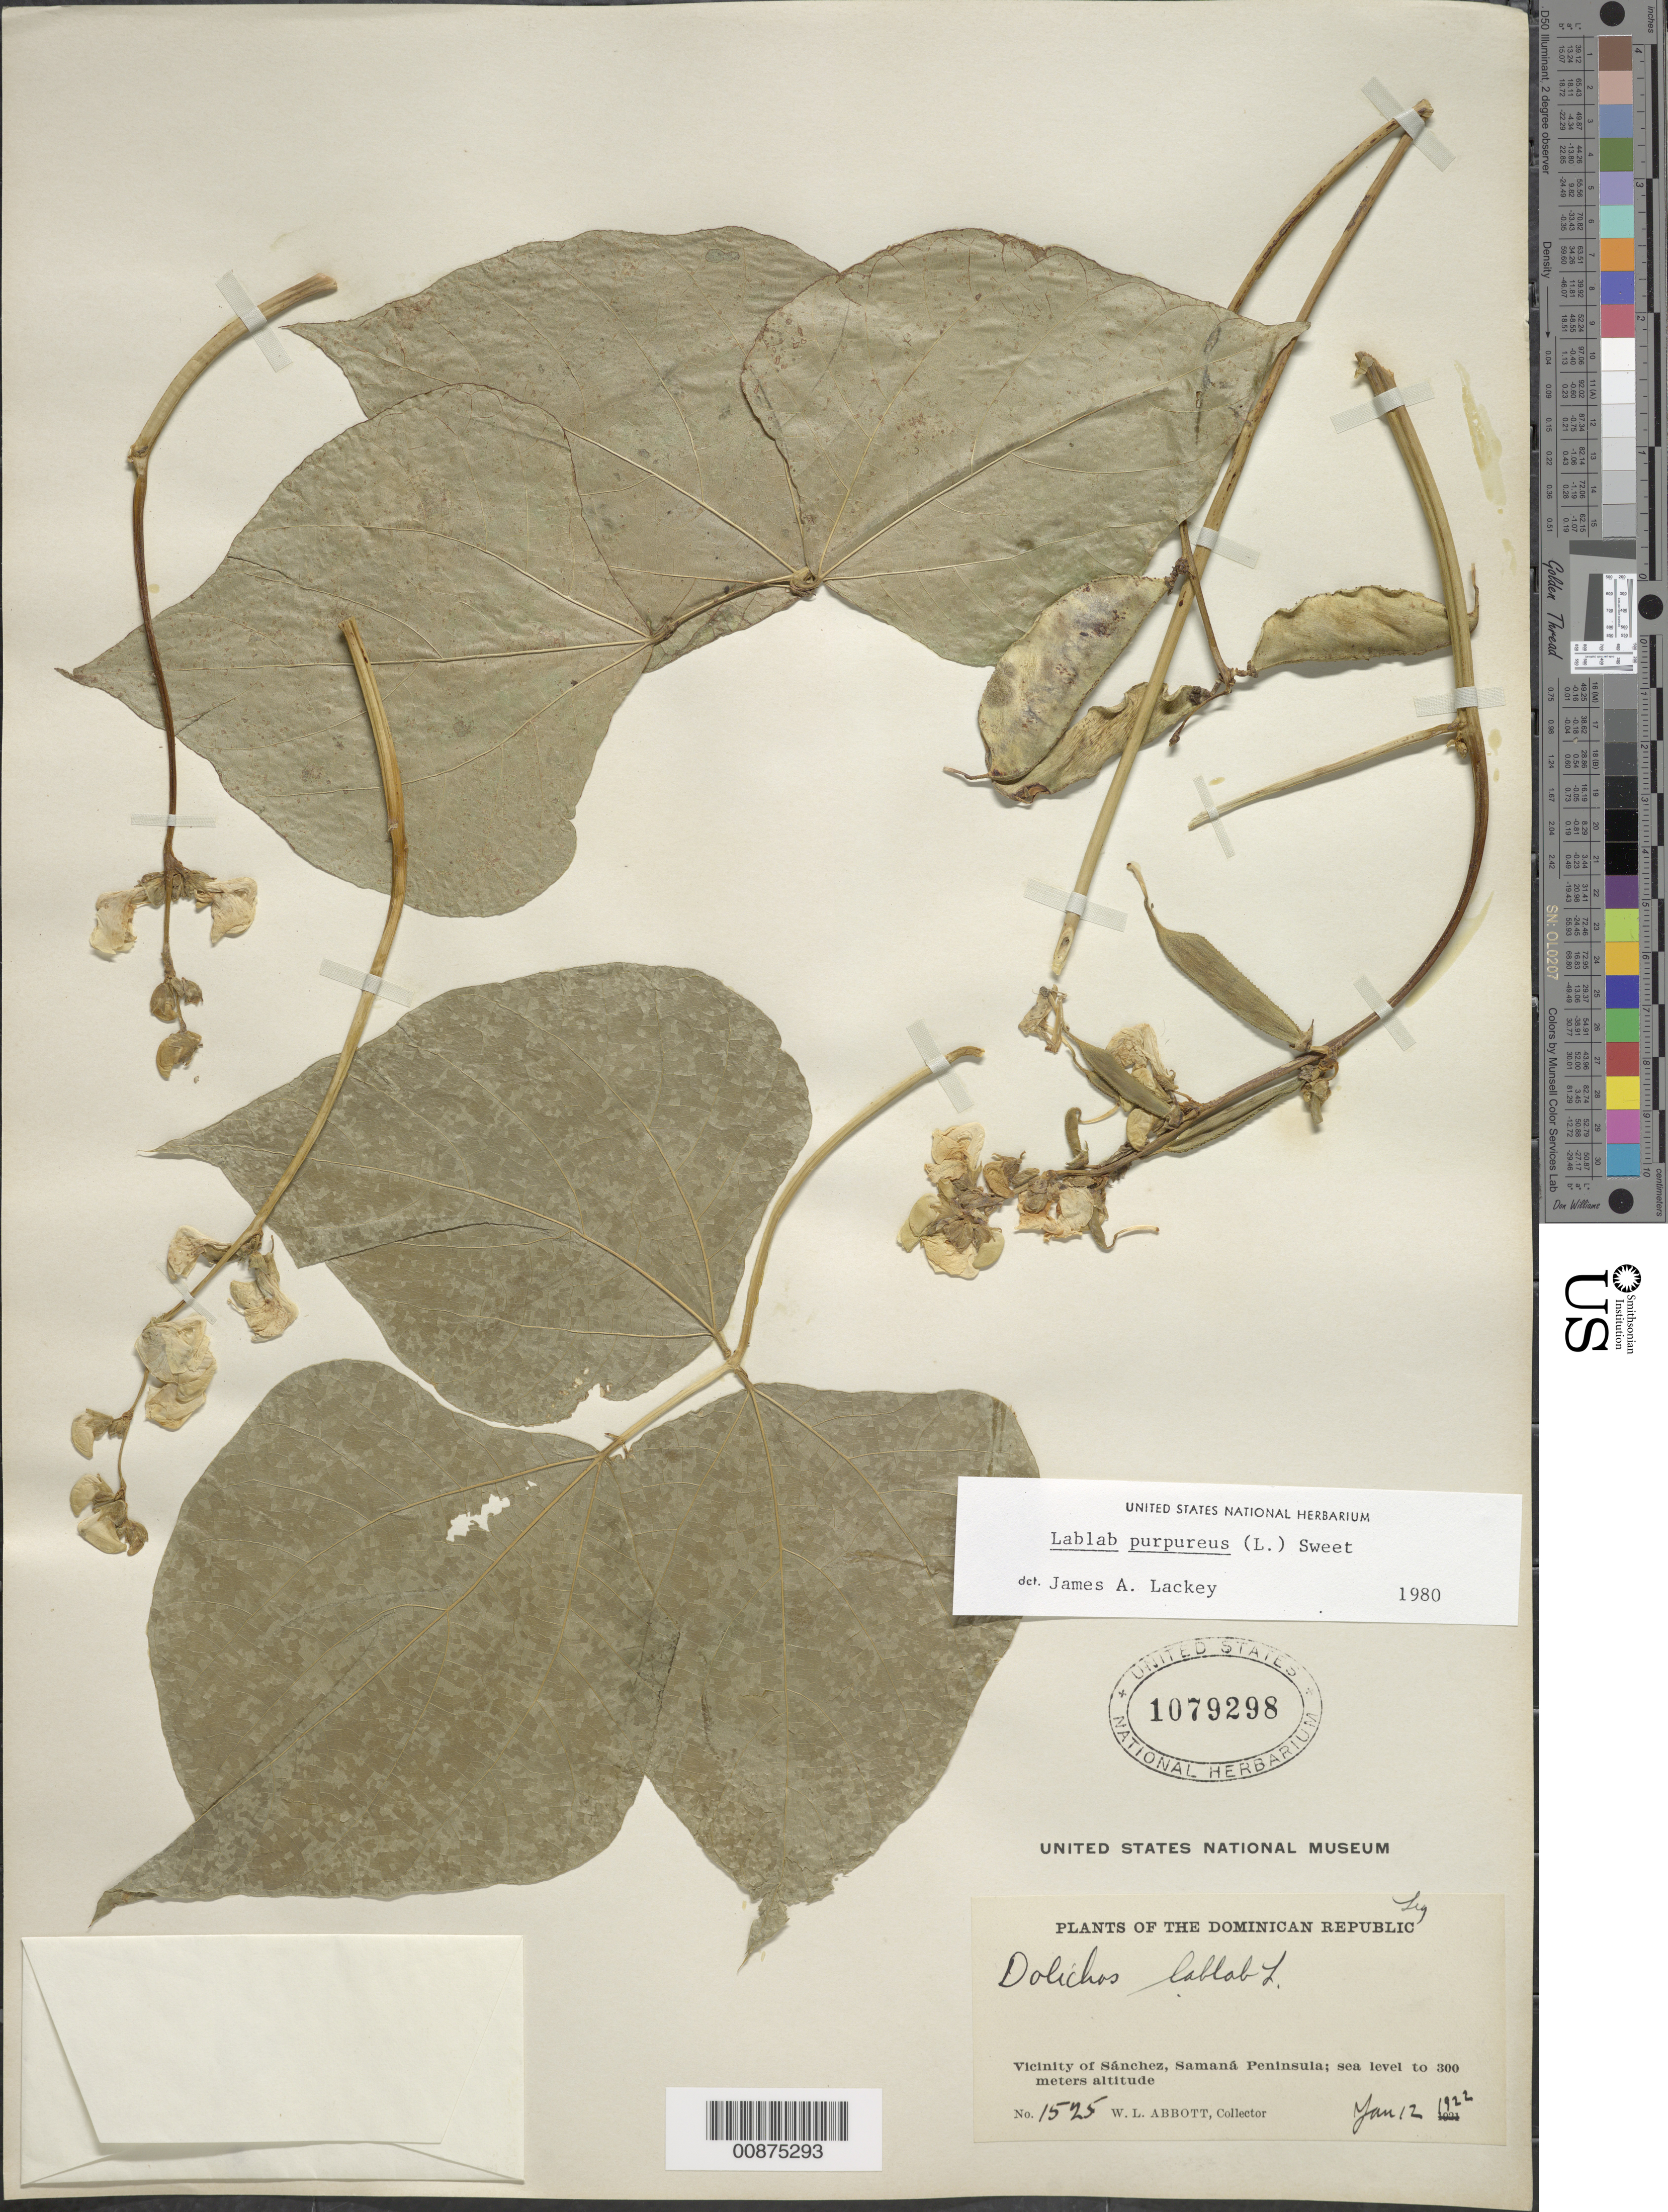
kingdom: Plantae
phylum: Tracheophyta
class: Magnoliopsida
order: Fabales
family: Fabaceae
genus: Lablab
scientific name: Lablab purpureus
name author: (L.) Sweet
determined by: Lackey, James A.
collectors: W. L. Abbott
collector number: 1525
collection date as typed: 12 Jan 1922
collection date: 1922-01-12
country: Dominican Republic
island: Hispaniola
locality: Vicinity of Sánchez, Samaná Peninsula.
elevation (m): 0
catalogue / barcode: US 1079298